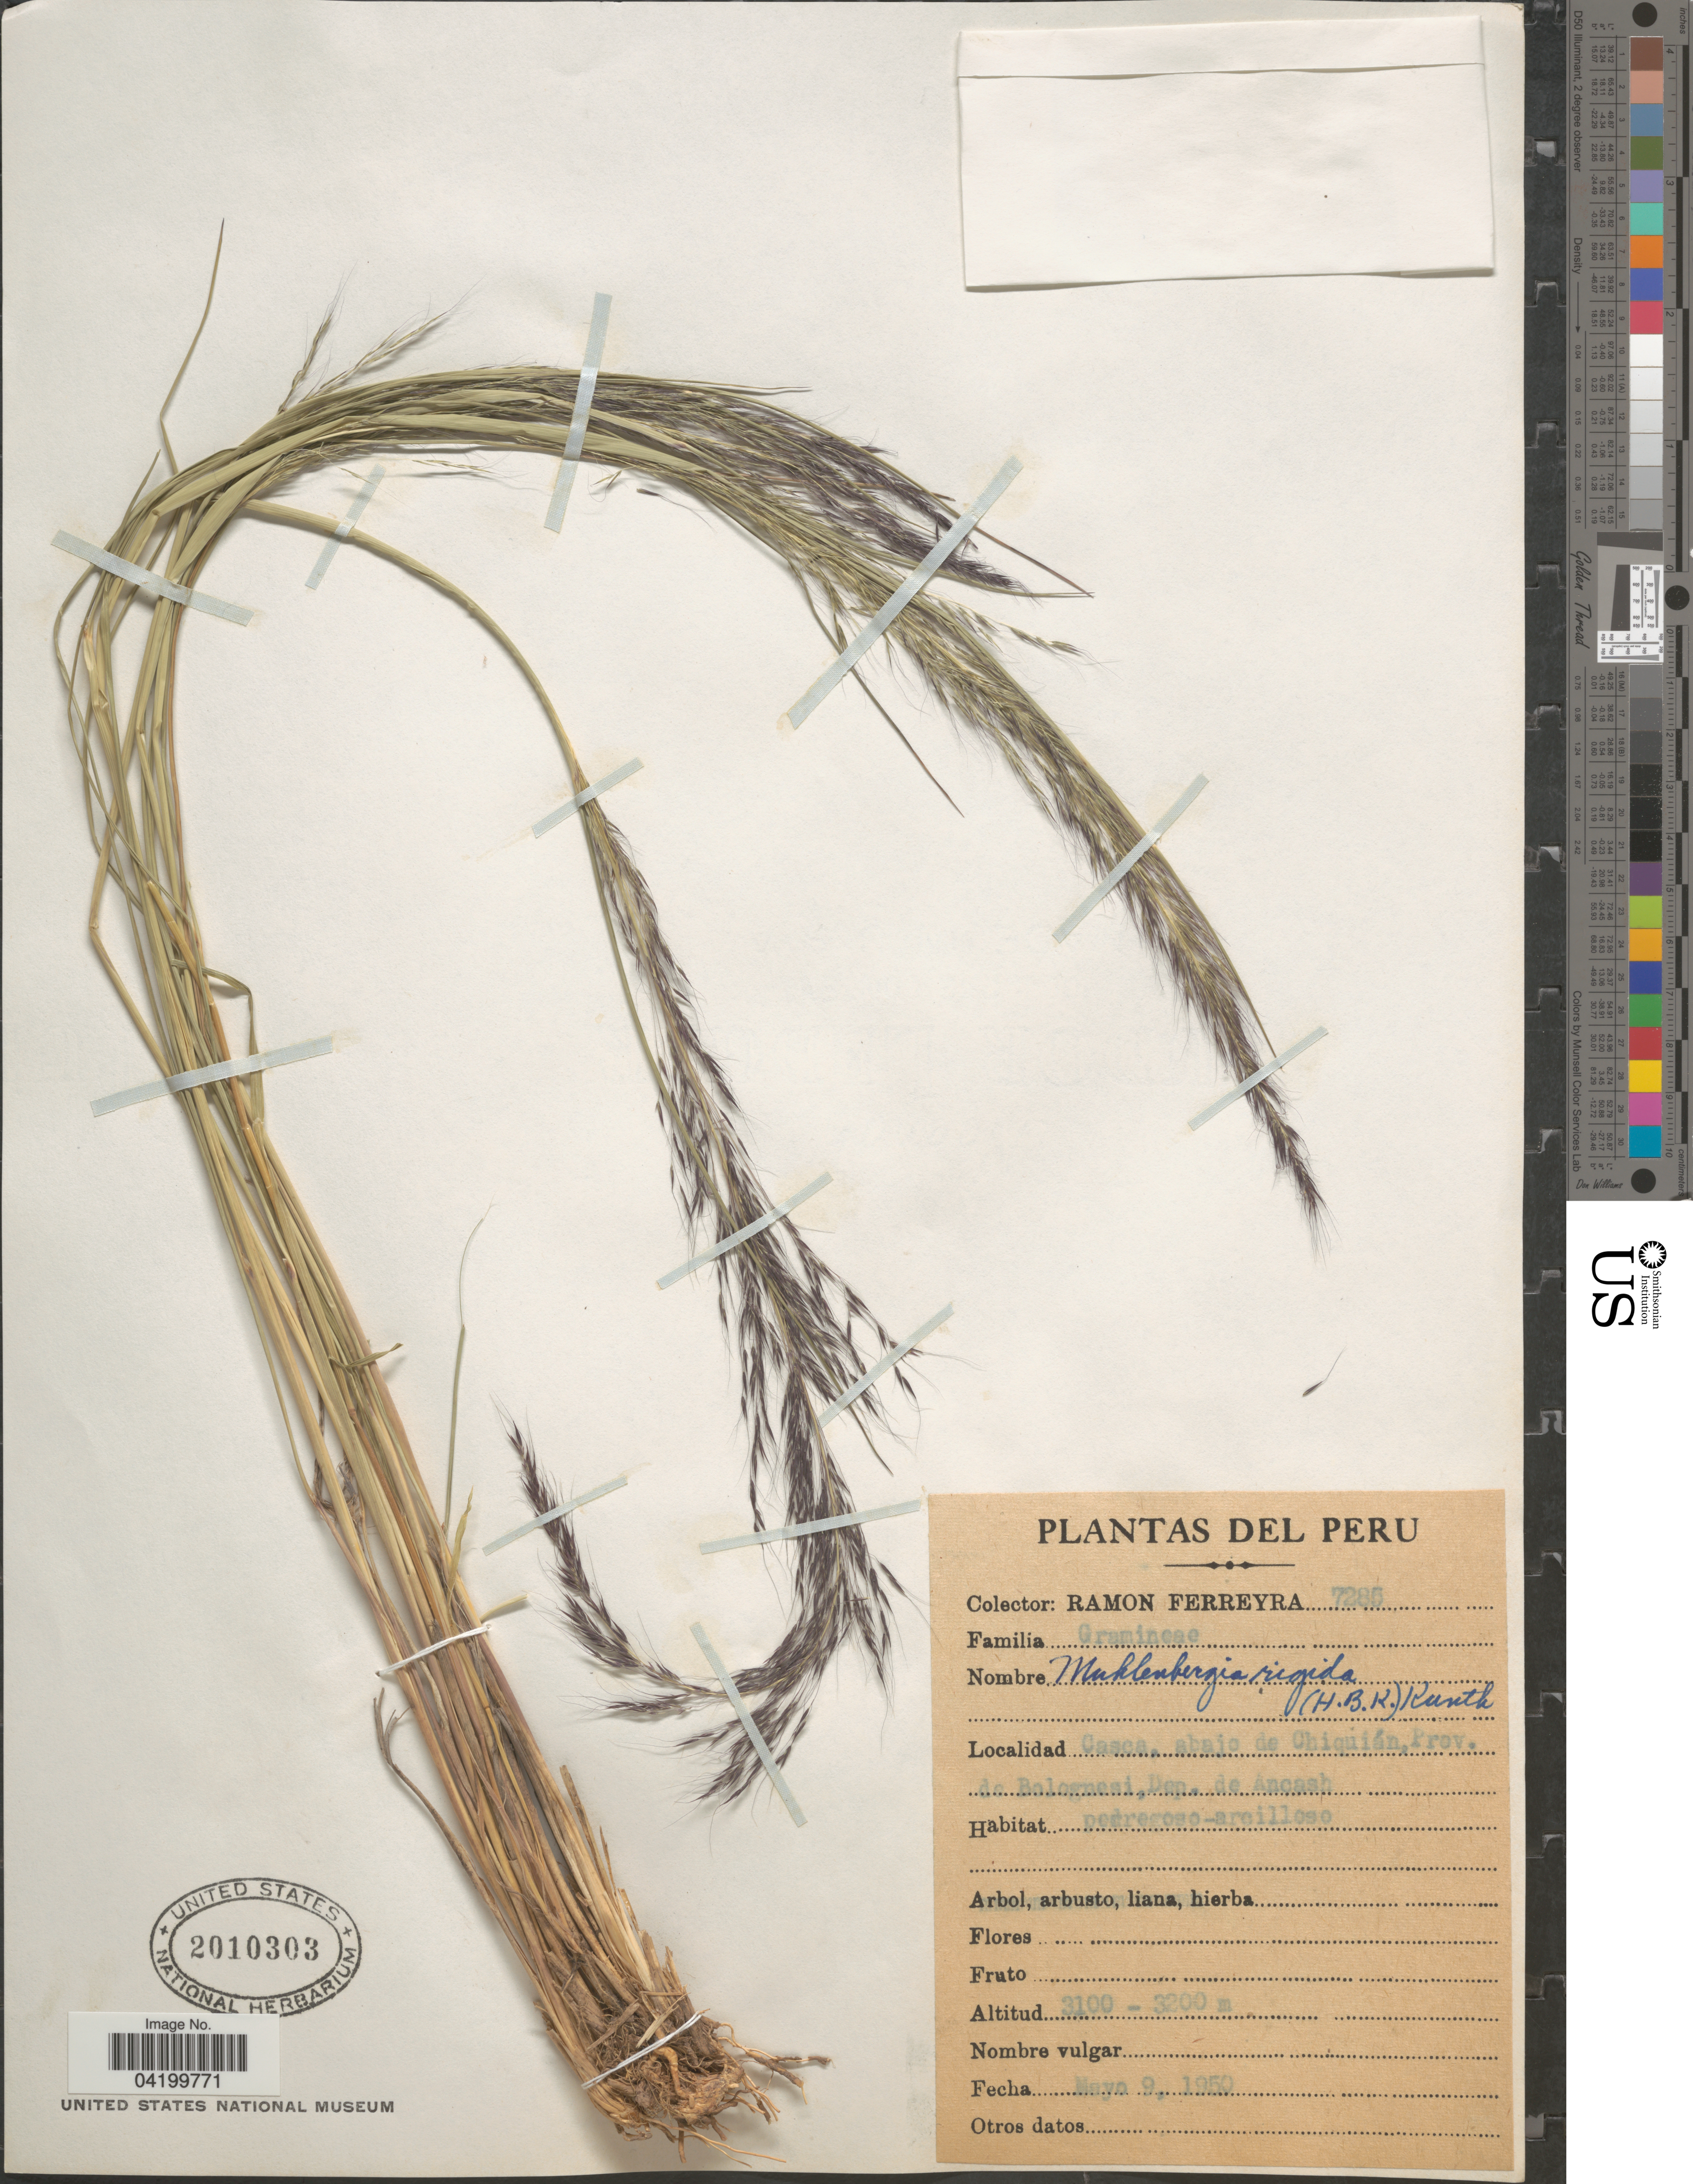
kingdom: Plantae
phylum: Tracheophyta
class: Liliopsida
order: Poales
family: Poaceae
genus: Muhlenbergia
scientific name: Muhlenbergia rigida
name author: (Kunth) Kunth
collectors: R. A. Ferreyra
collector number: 7285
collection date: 1950-05-09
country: Peru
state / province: Ancash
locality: Casca, abajo de Chiquián, Prov. de Balognesi, Dep. de Ancash.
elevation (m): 3100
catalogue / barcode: US 2010303